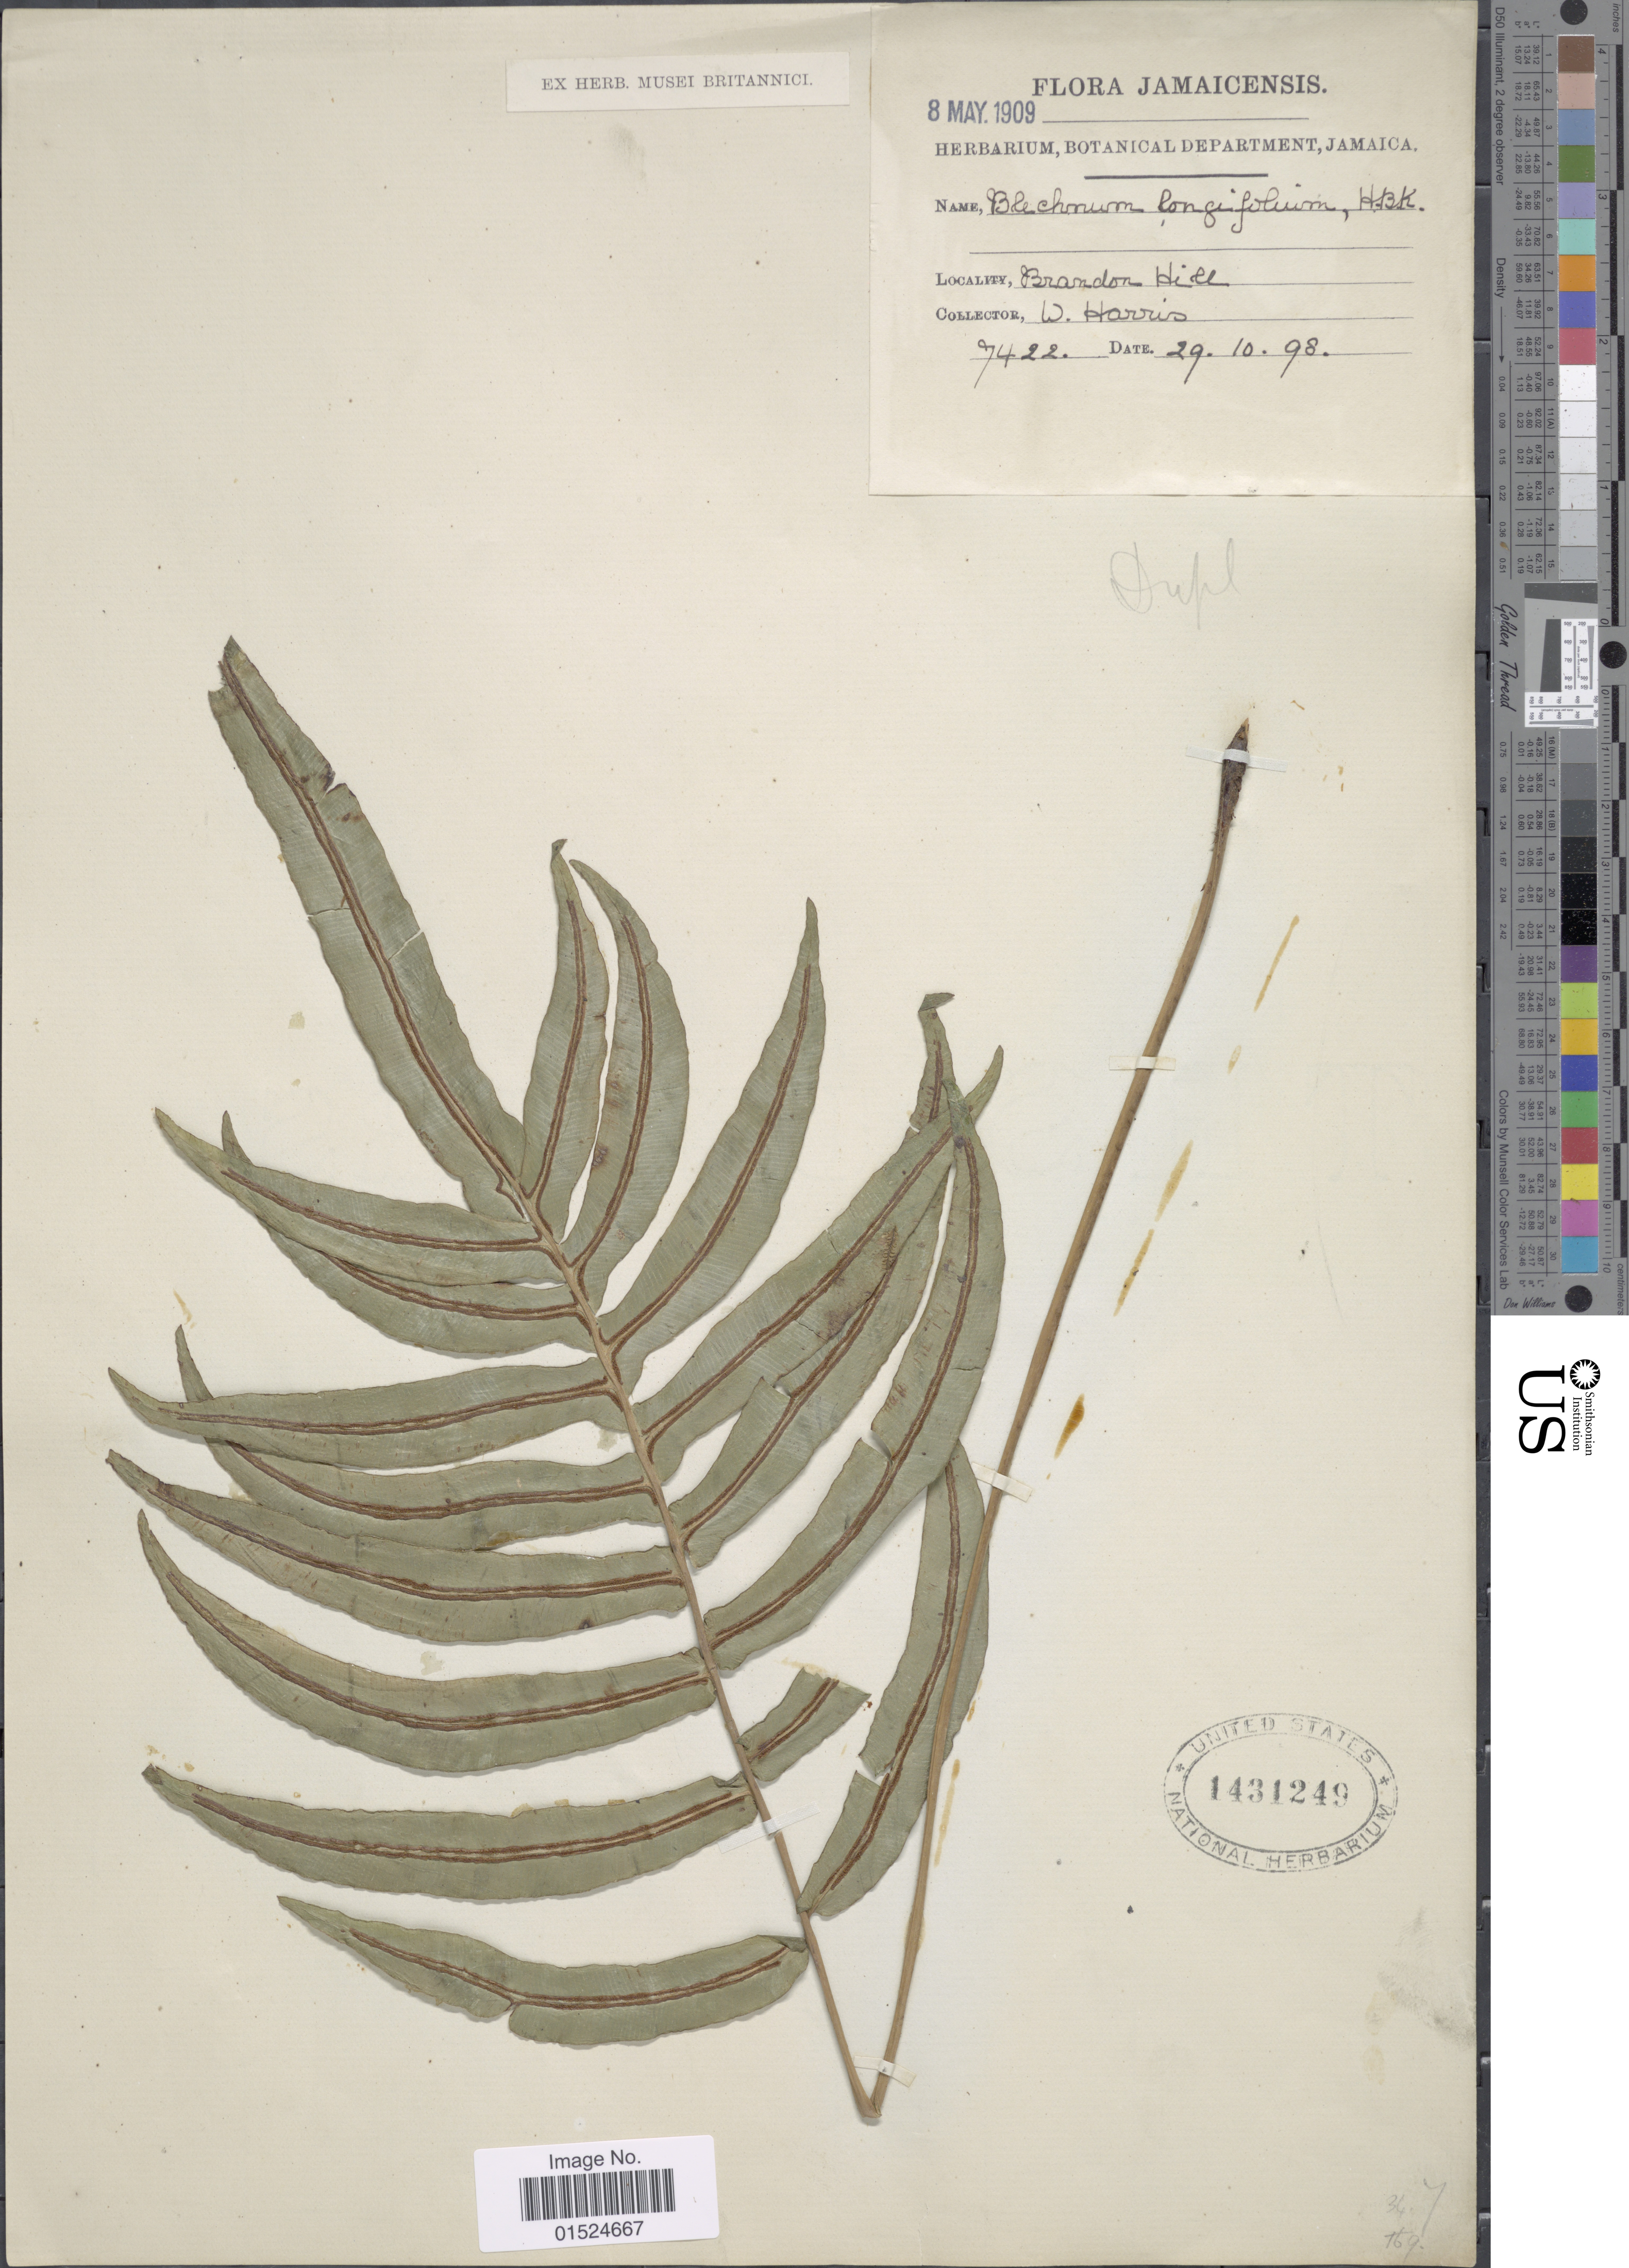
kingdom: Plantae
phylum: Tracheophyta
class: Polypodiopsida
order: Polypodiales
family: Blechnaceae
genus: Blechnum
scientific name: Blechnum x antillanum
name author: Proctor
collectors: W. Harris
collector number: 7422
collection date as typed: Transcribed d/m/y: 29/10/98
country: Jamaica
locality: Brandon Hill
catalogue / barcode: US 1431249